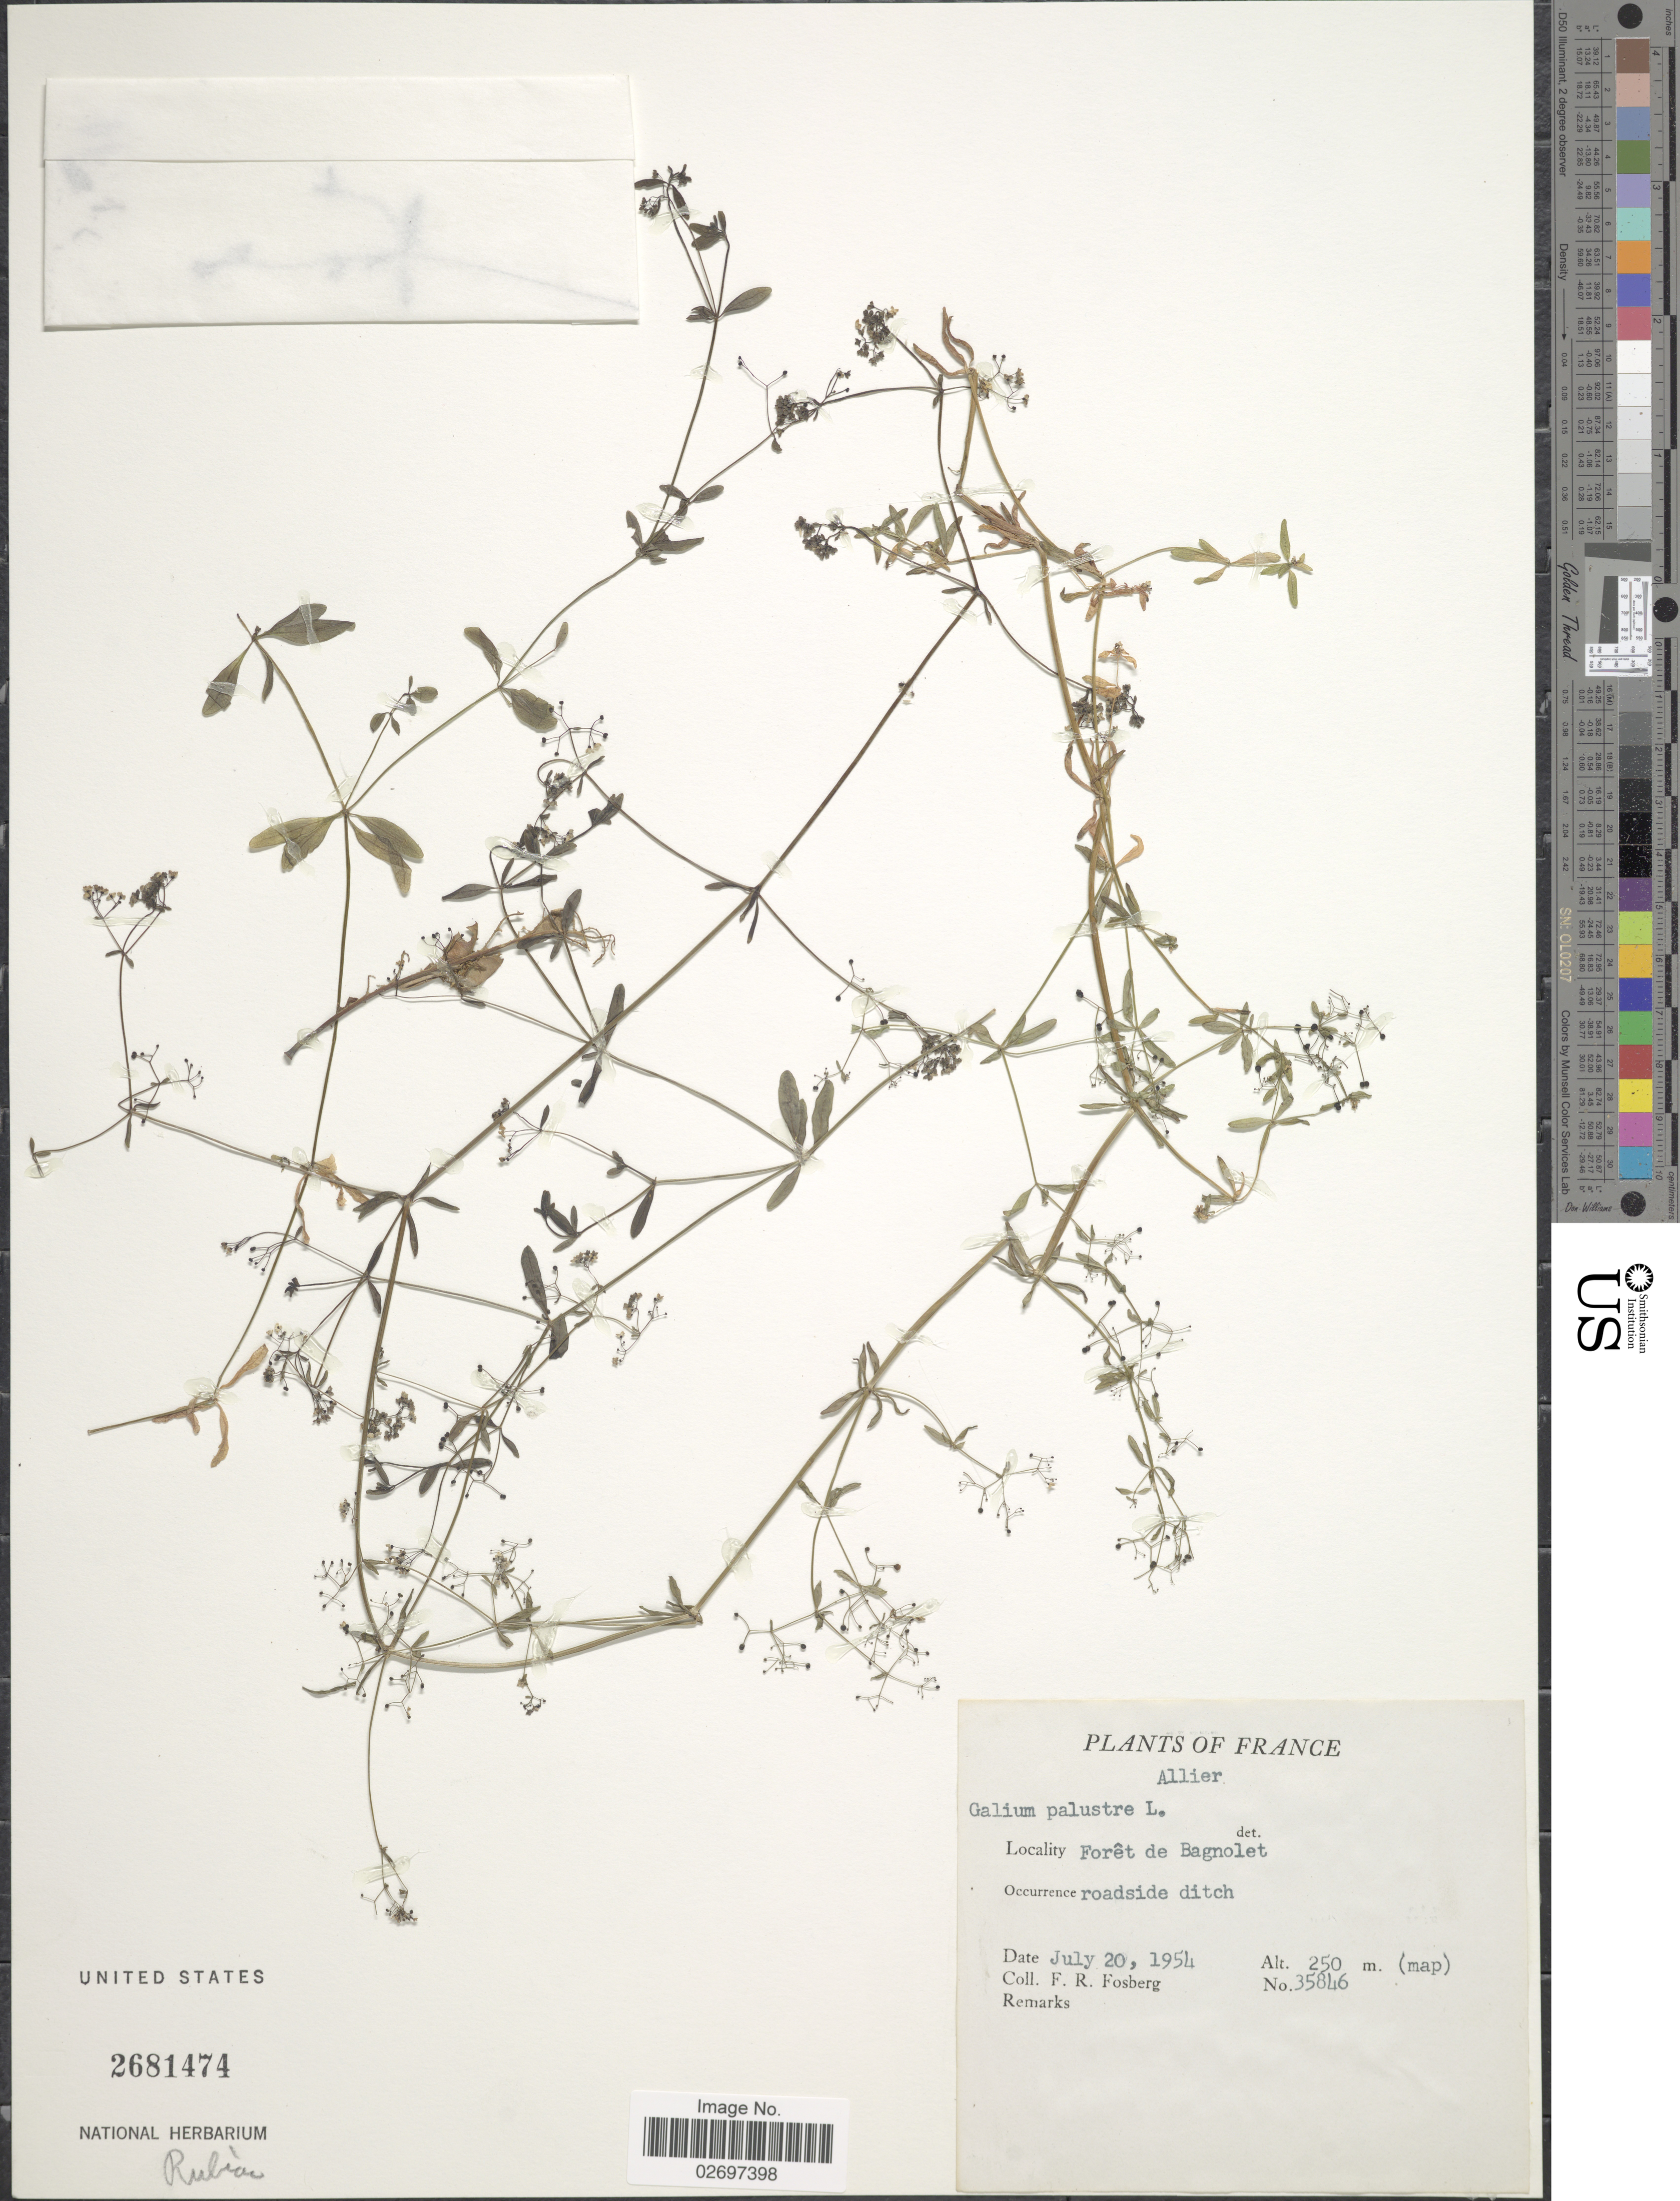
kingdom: Plantae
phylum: Tracheophyta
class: Magnoliopsida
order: Gentianales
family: Rubiaceae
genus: Galium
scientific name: Galium palustre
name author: L.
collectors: F. R. Fosberg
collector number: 35846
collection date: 1954-07-20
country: France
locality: Allier. Forêt de Bagnolet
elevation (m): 250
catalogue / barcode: US 2681474